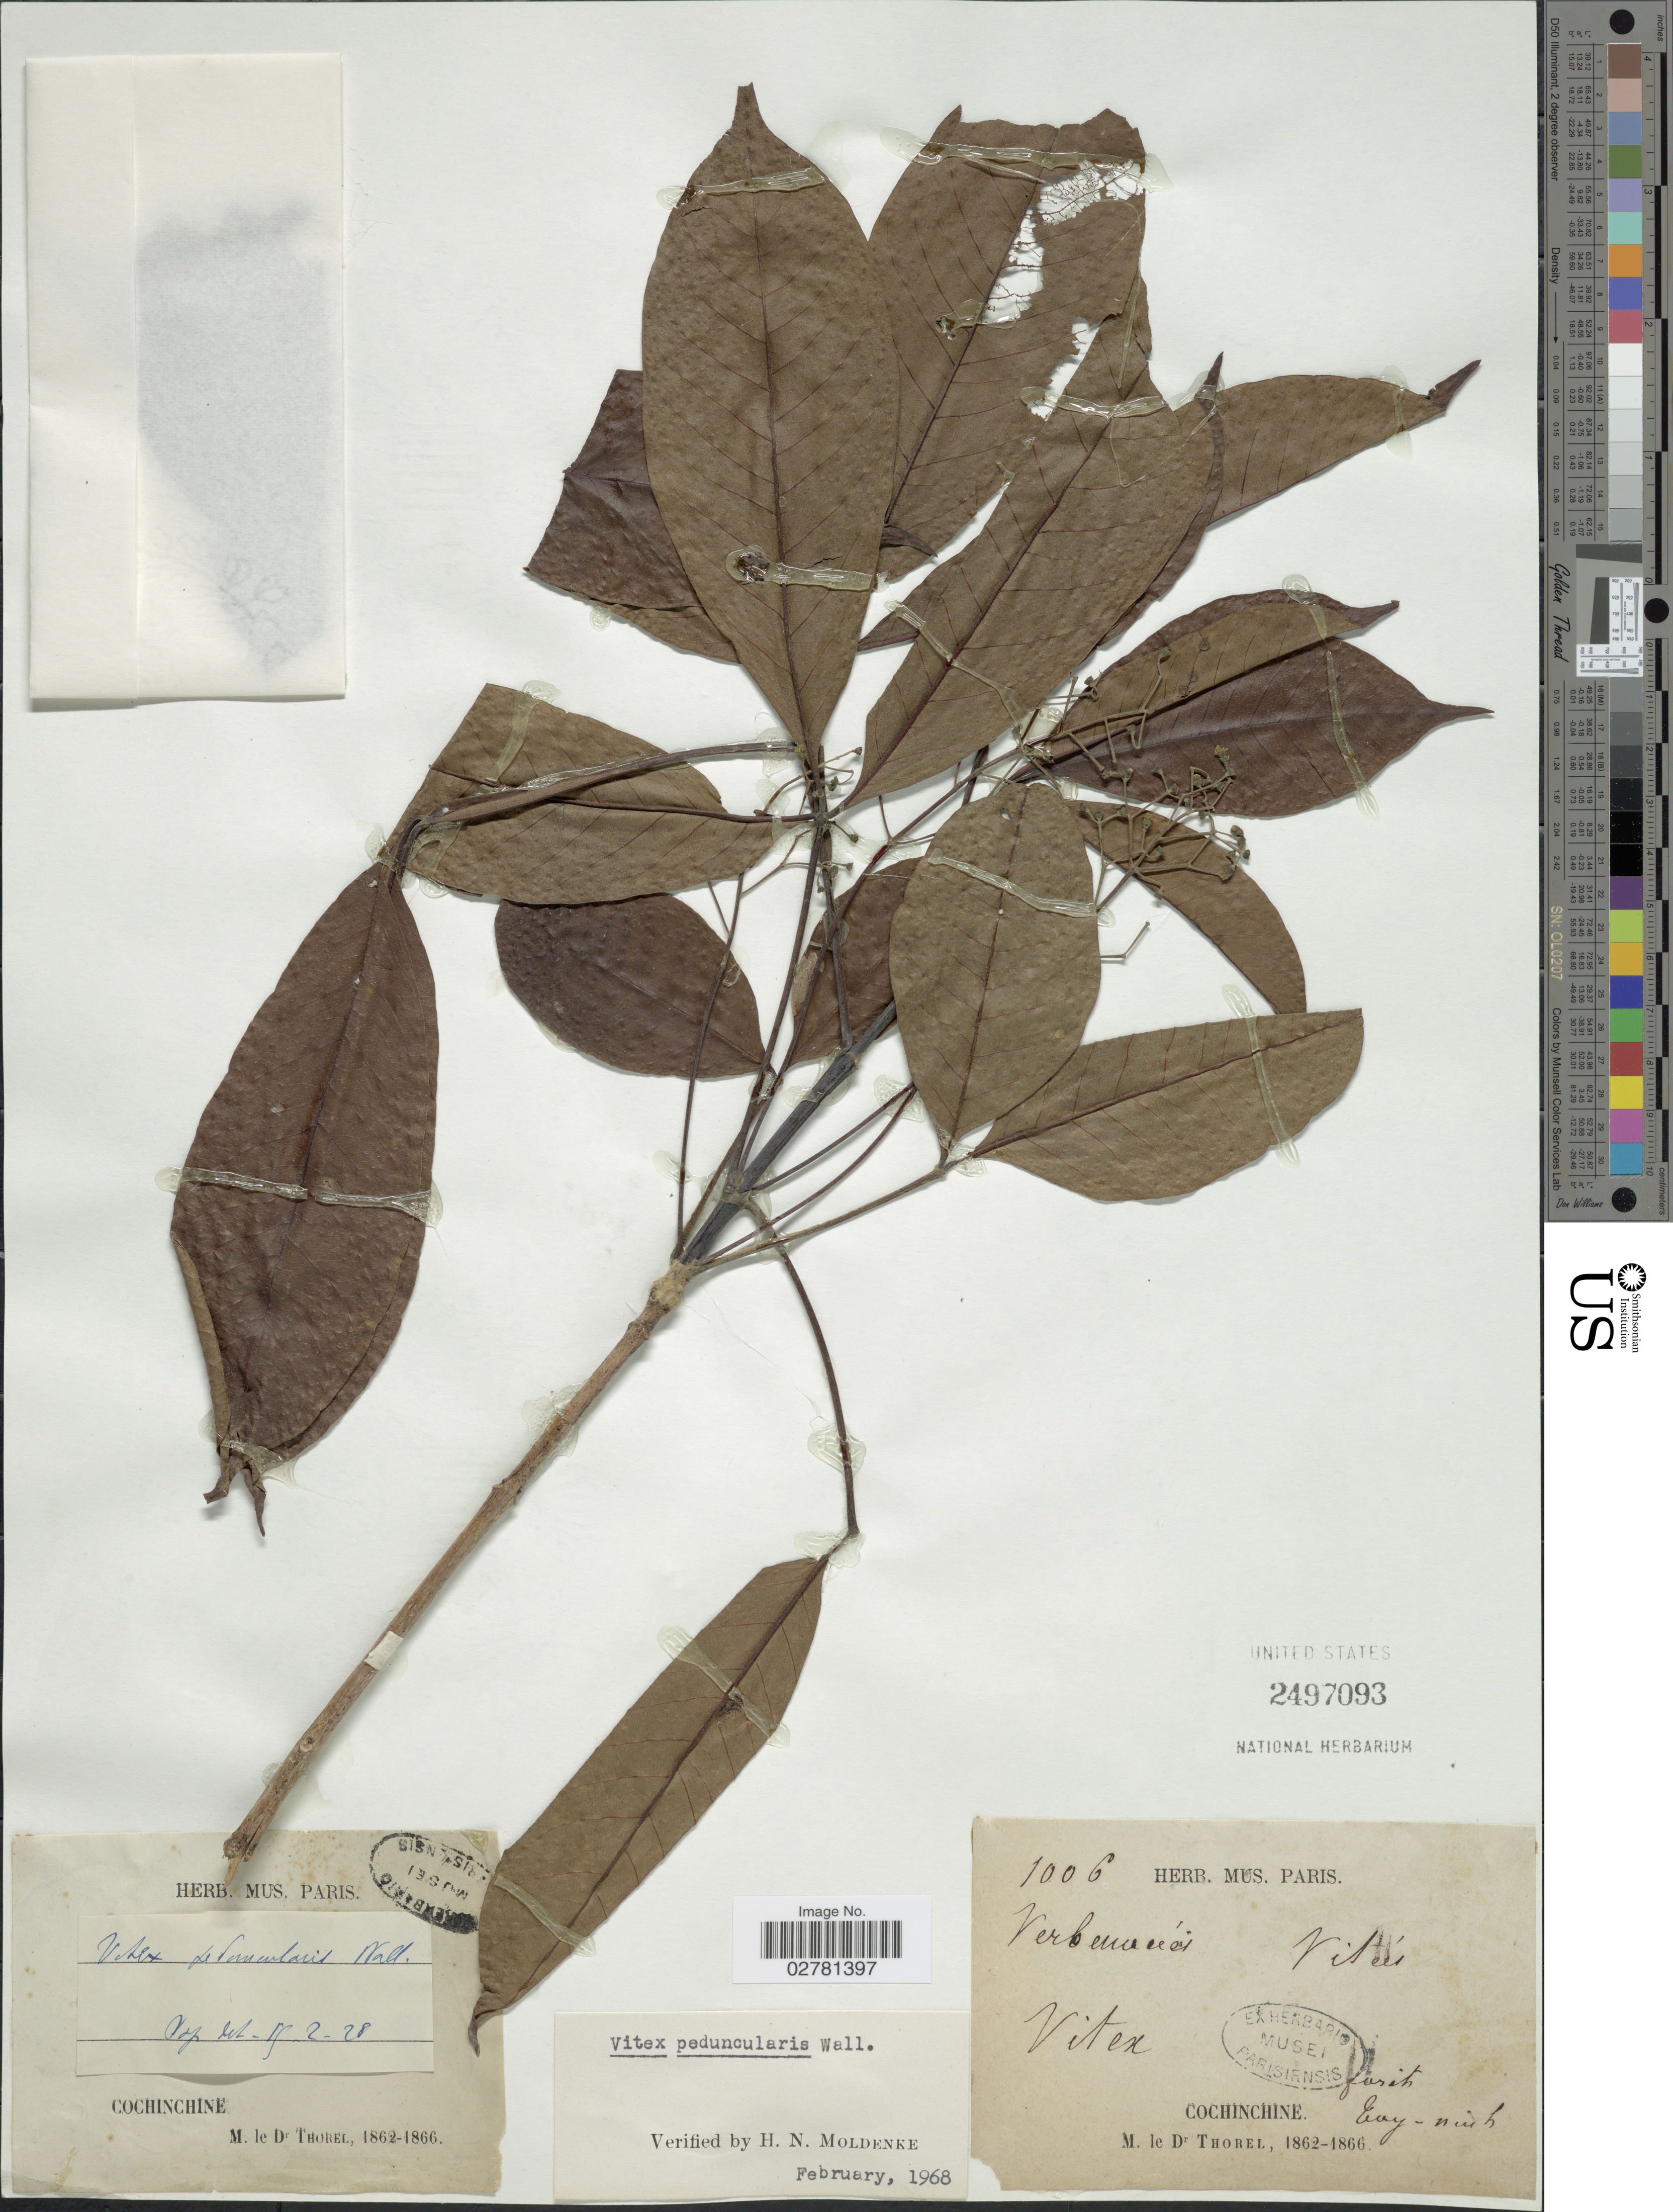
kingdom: Plantae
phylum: Tracheophyta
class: Magnoliopsida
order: Lamiales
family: Lamiaceae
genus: Vitex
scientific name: Vitex peduncularis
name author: Wall.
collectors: C. Thorel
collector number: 1006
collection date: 1862/1866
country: Vietnam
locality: Cochinchine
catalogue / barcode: US 2497093